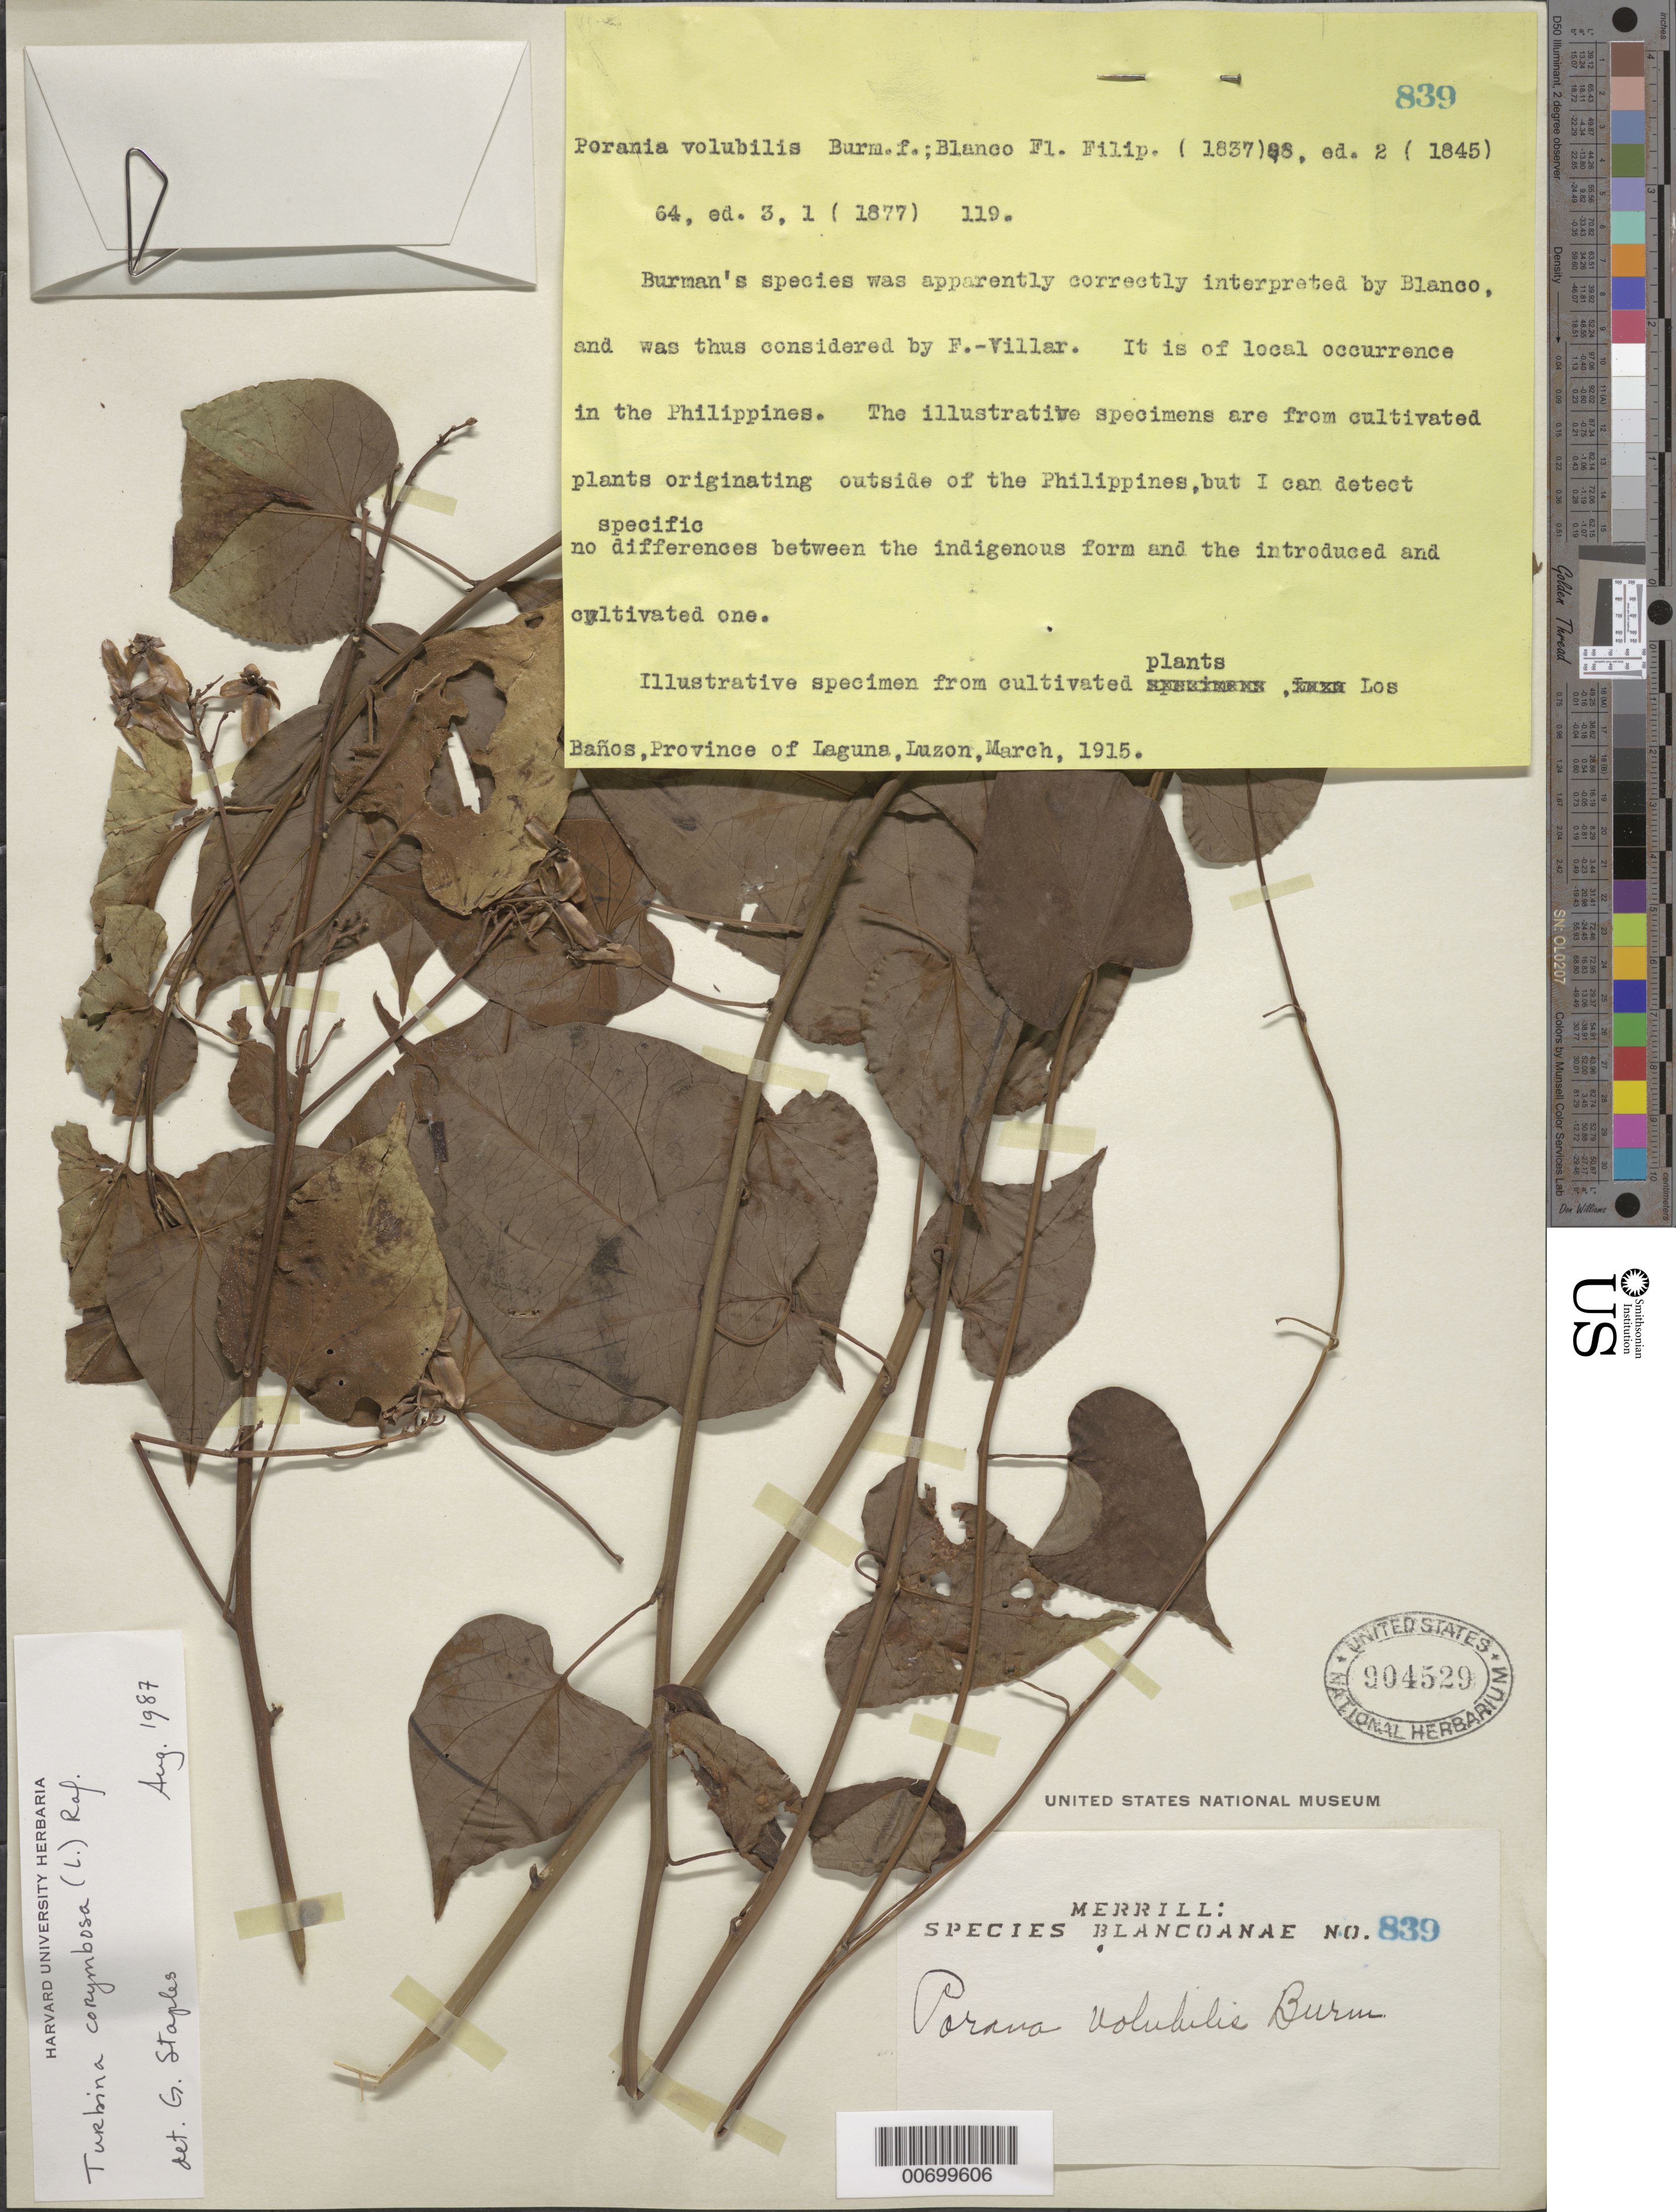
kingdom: Plantae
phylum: Tracheophyta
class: Magnoliopsida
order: Solanales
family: Convolvulaceae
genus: Turbina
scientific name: Turbina corymbosa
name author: (L.) Raf.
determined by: Staples, G. W.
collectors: E. D. Merrill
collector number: Sp. Blancoan. 0839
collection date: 1915-03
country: Philippines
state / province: Calabarzon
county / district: Laguna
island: Luzon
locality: Los Banos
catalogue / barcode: US 904529